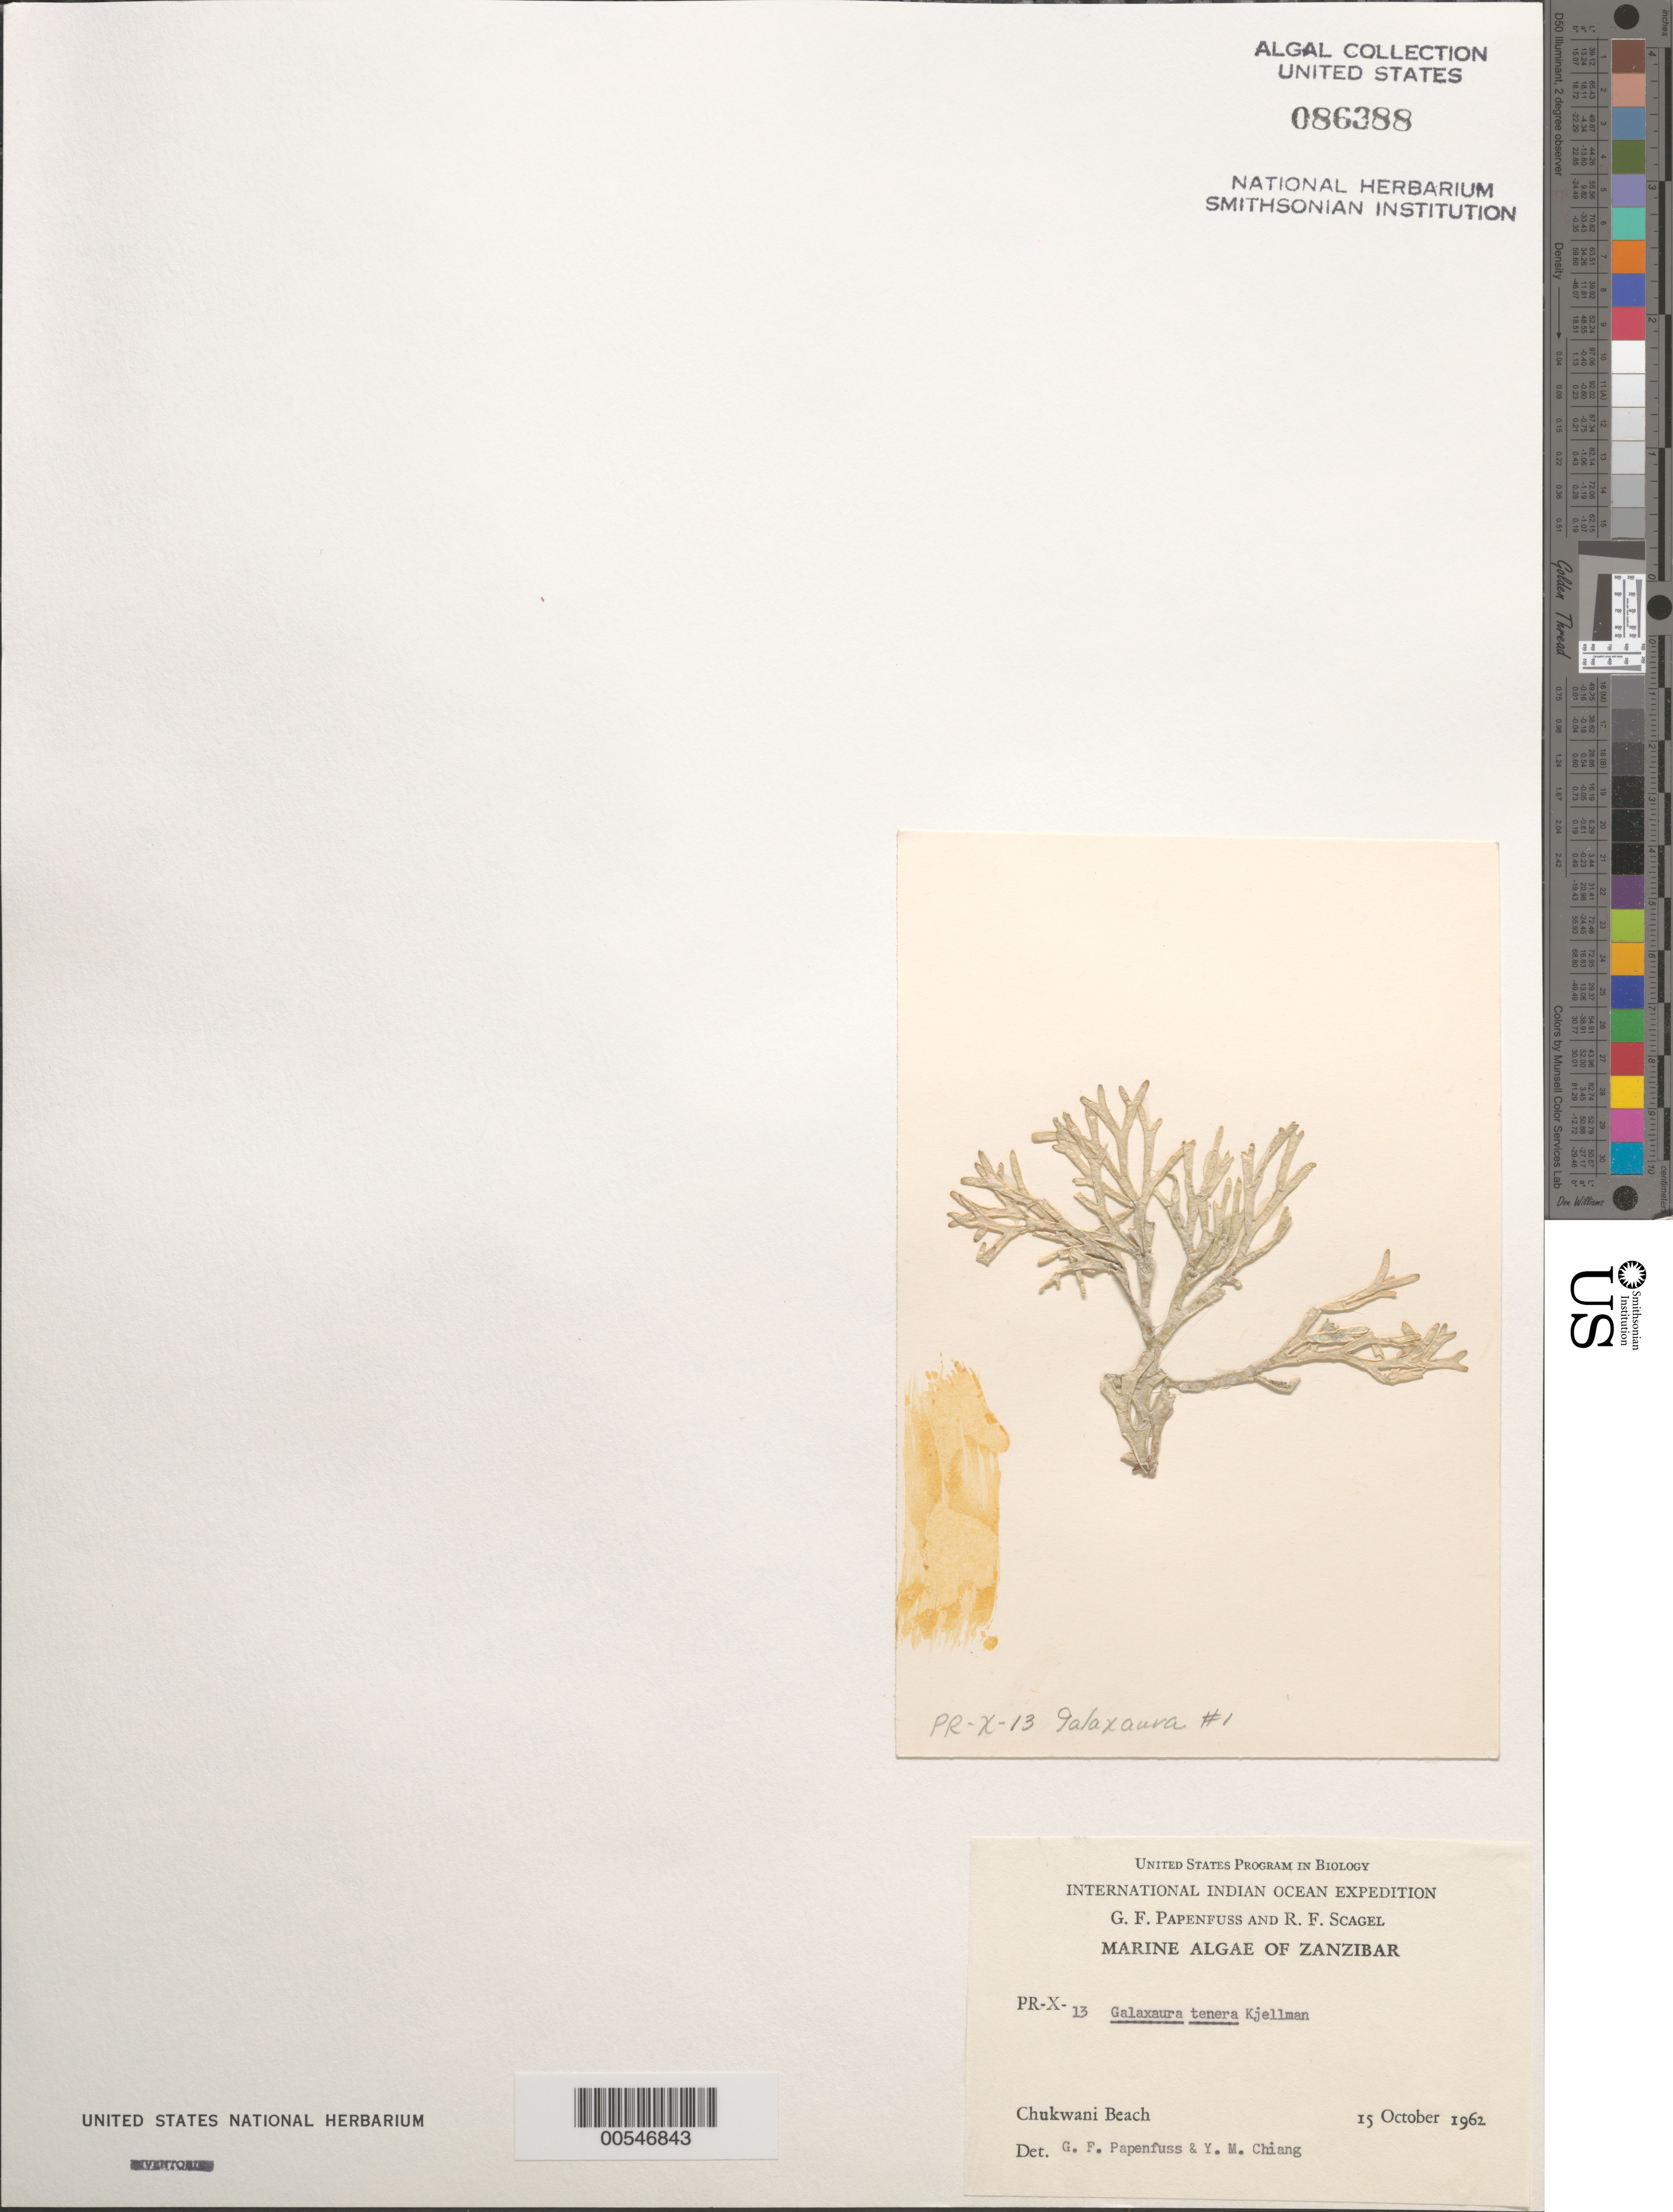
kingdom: Plantae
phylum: Rhodophyta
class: Florideophyceae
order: Nemaliales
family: Galaxauraceae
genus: Dichotomaria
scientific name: Dichotomaria tenera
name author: (Kjellm.) Huisman et al.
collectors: G. Papenfuss & R. F. Scagel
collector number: PR-X-13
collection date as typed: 15 Oct 1962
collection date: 1962-10-15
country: Tanzania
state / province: Zanzibar Urban/West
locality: Chukwani Beach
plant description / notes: International Indian Ocean Expedition, 1962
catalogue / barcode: US 86388